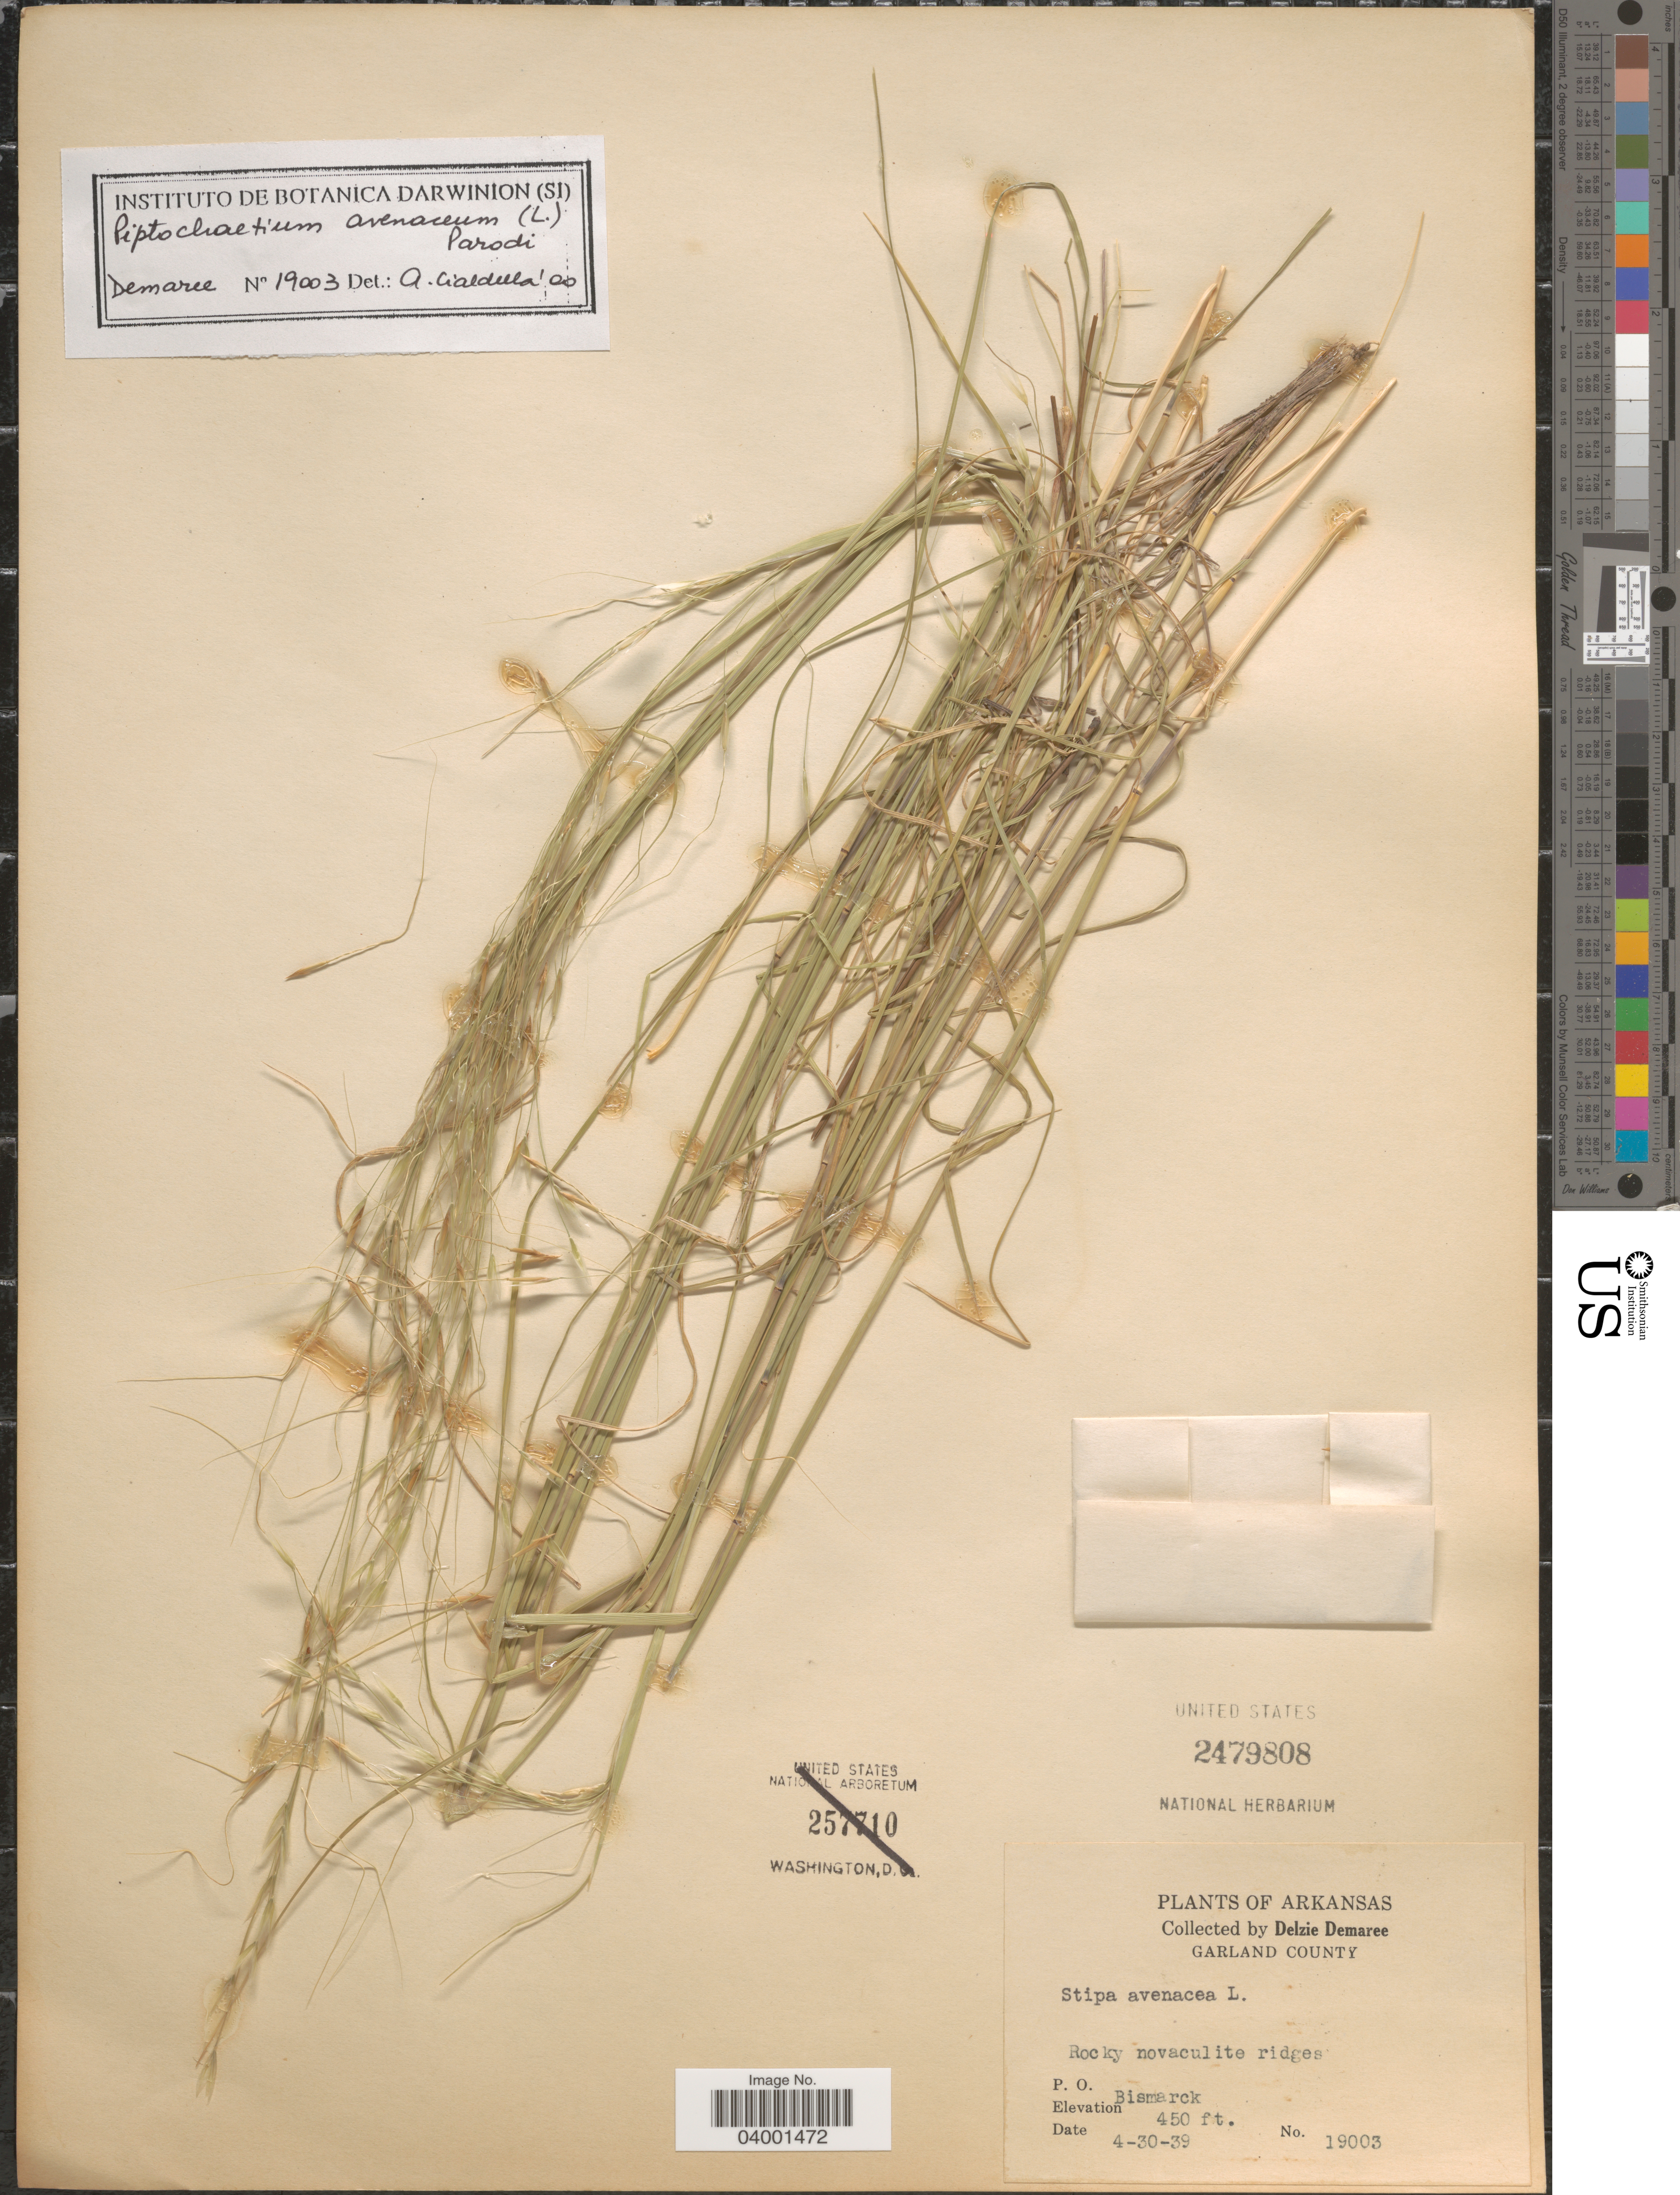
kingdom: Plantae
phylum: Tracheophyta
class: Liliopsida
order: Poales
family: Poaceae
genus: Piptochaetium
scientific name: Piptochaetium avenaceum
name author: (L.) Parodi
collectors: D. Demaree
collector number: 19003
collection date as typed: Transcribed d/m/y: 30/4/39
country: United States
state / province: Arkansas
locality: Garland County. Rocky novaculite ridges. P. O. Bismarck.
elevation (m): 137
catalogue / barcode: US 2479808